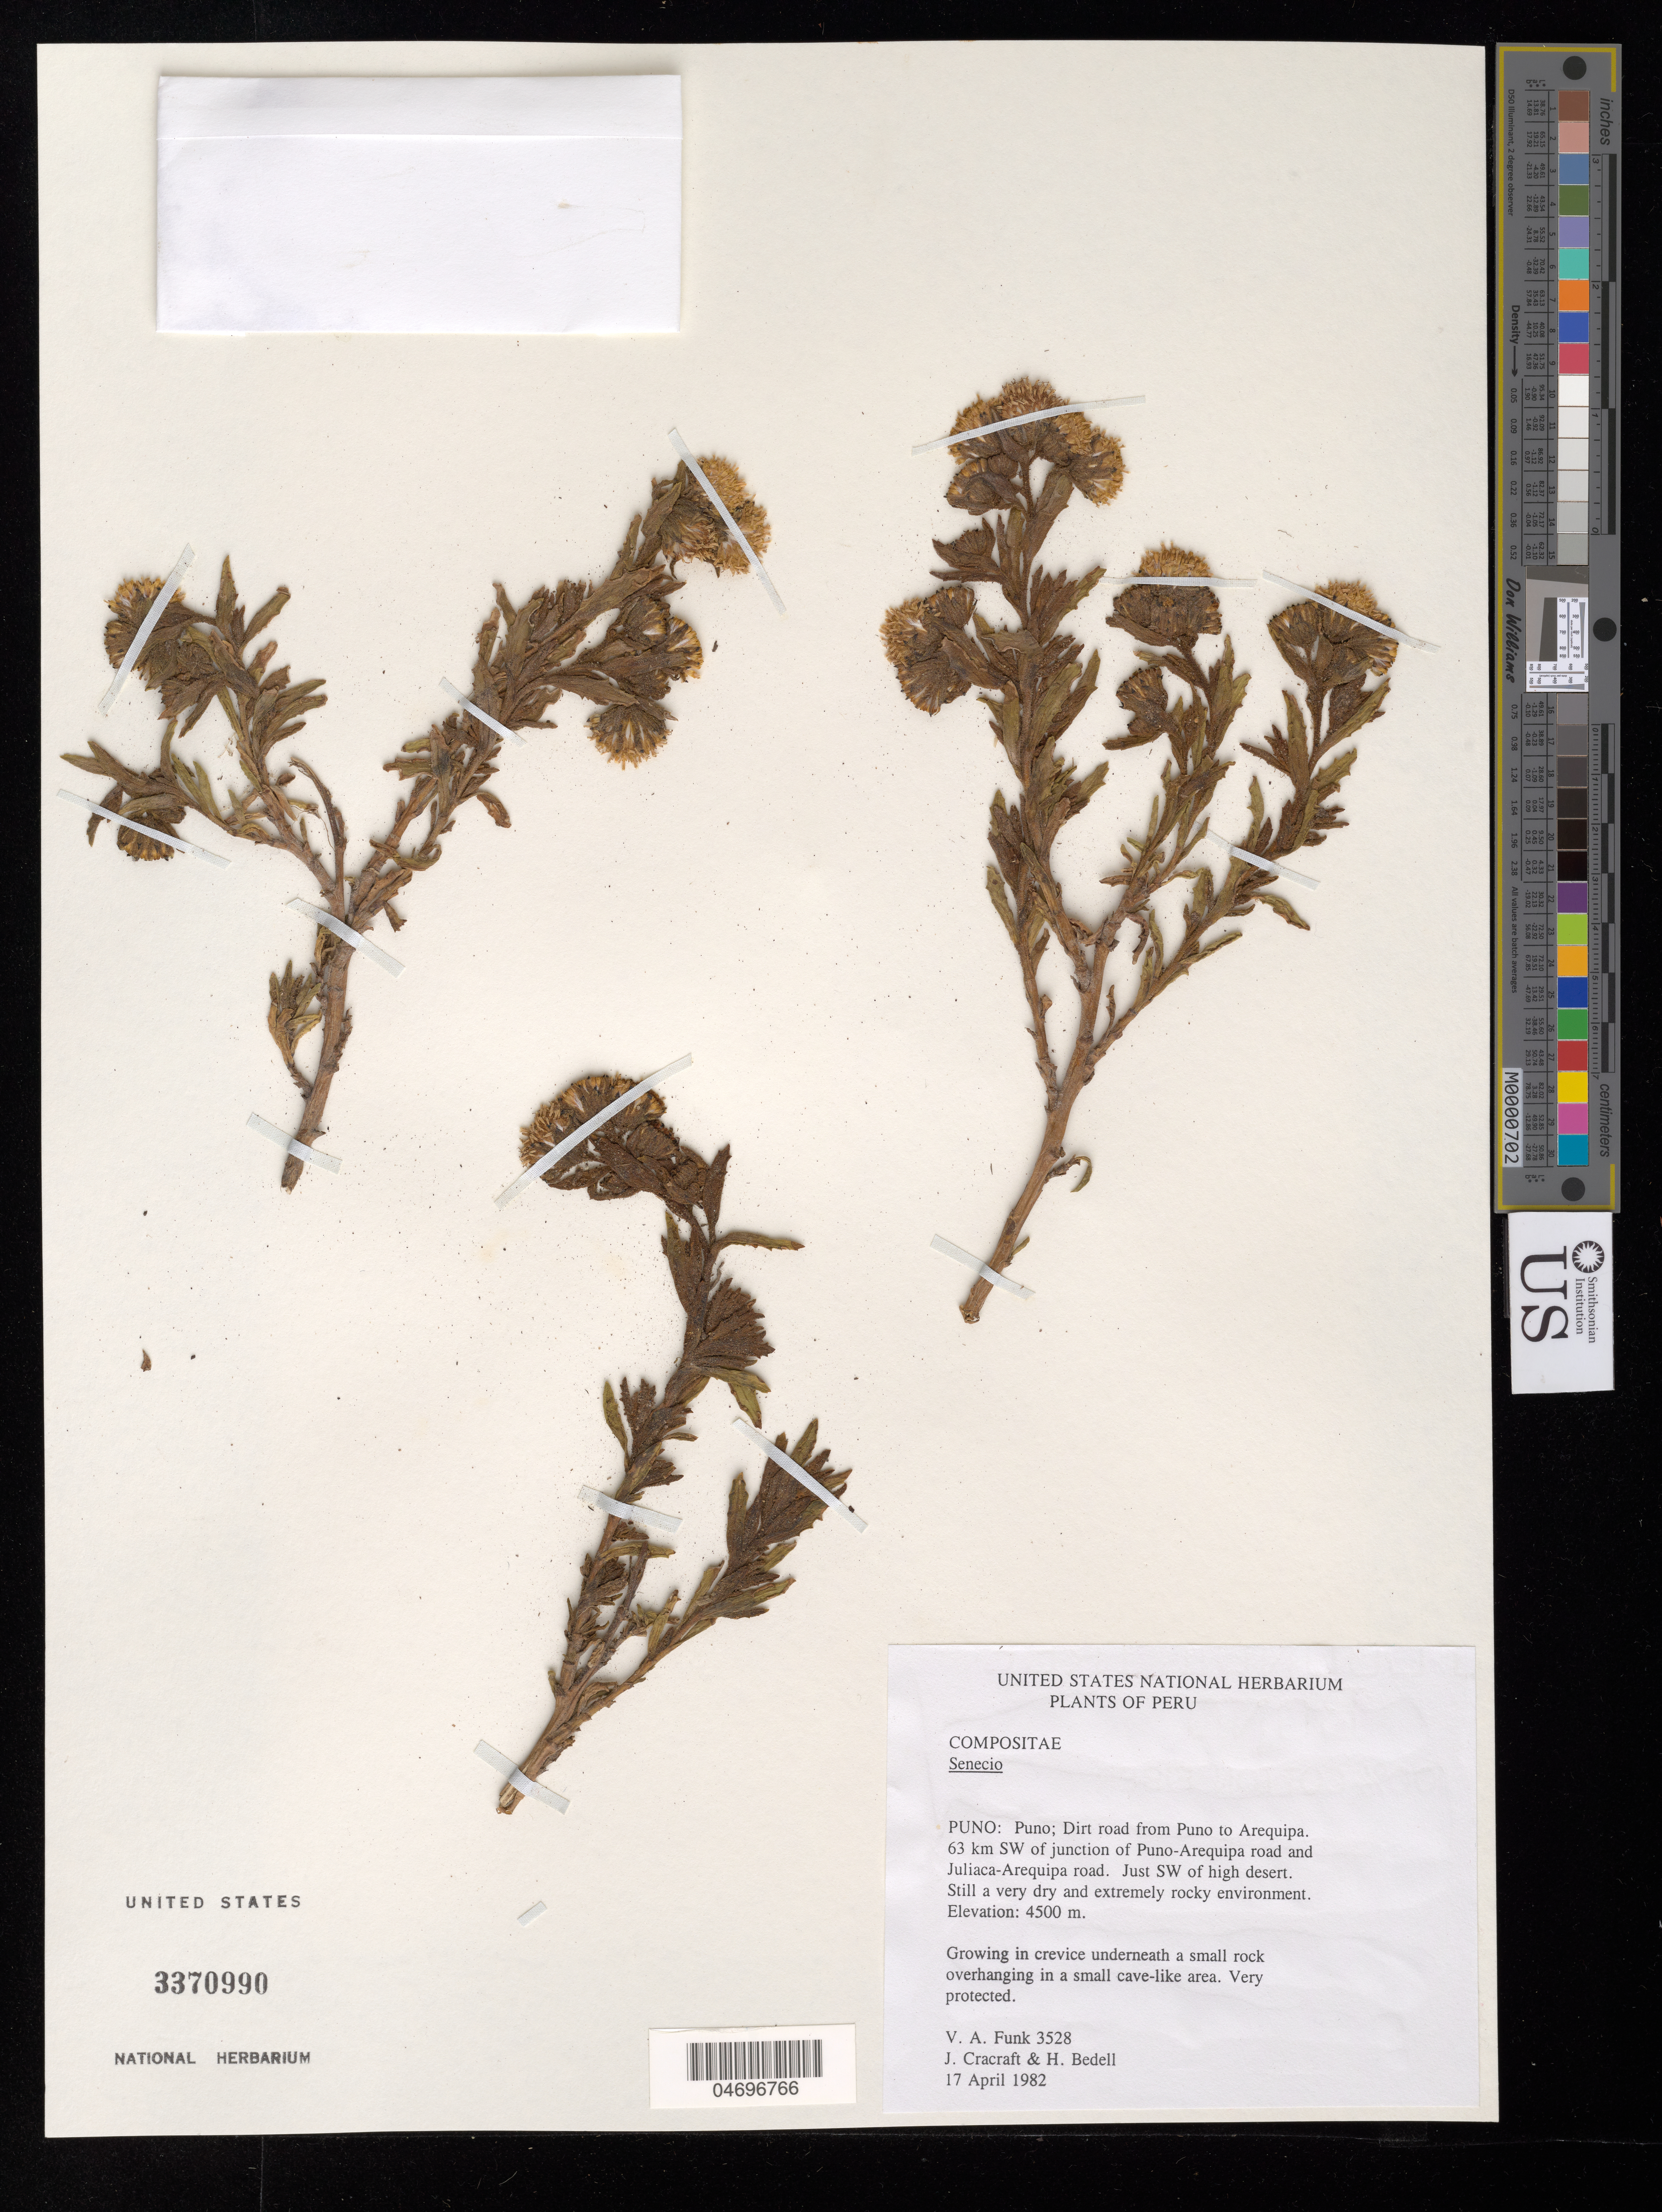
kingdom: Plantae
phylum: Tracheophyta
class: Magnoliopsida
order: Asterales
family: Asteraceae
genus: Senecio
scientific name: Senecio sp.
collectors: V. Funk, J. L. Cracraft & H. Bedell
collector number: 3528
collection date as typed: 4/17/1982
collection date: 1982-04-17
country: Peru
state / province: Puno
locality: Puno: Dirt road from Puno to Arequipa. 63 km SW of junction of Puno-Arequipa road and Juliaca-Arequipa road. Just SW of high desert.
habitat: Growing in crevice underneath a small rock overhanging in a small cave-like area. Very protected. Still a very dry and extremely rocky environment.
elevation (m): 4500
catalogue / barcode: US 3370990